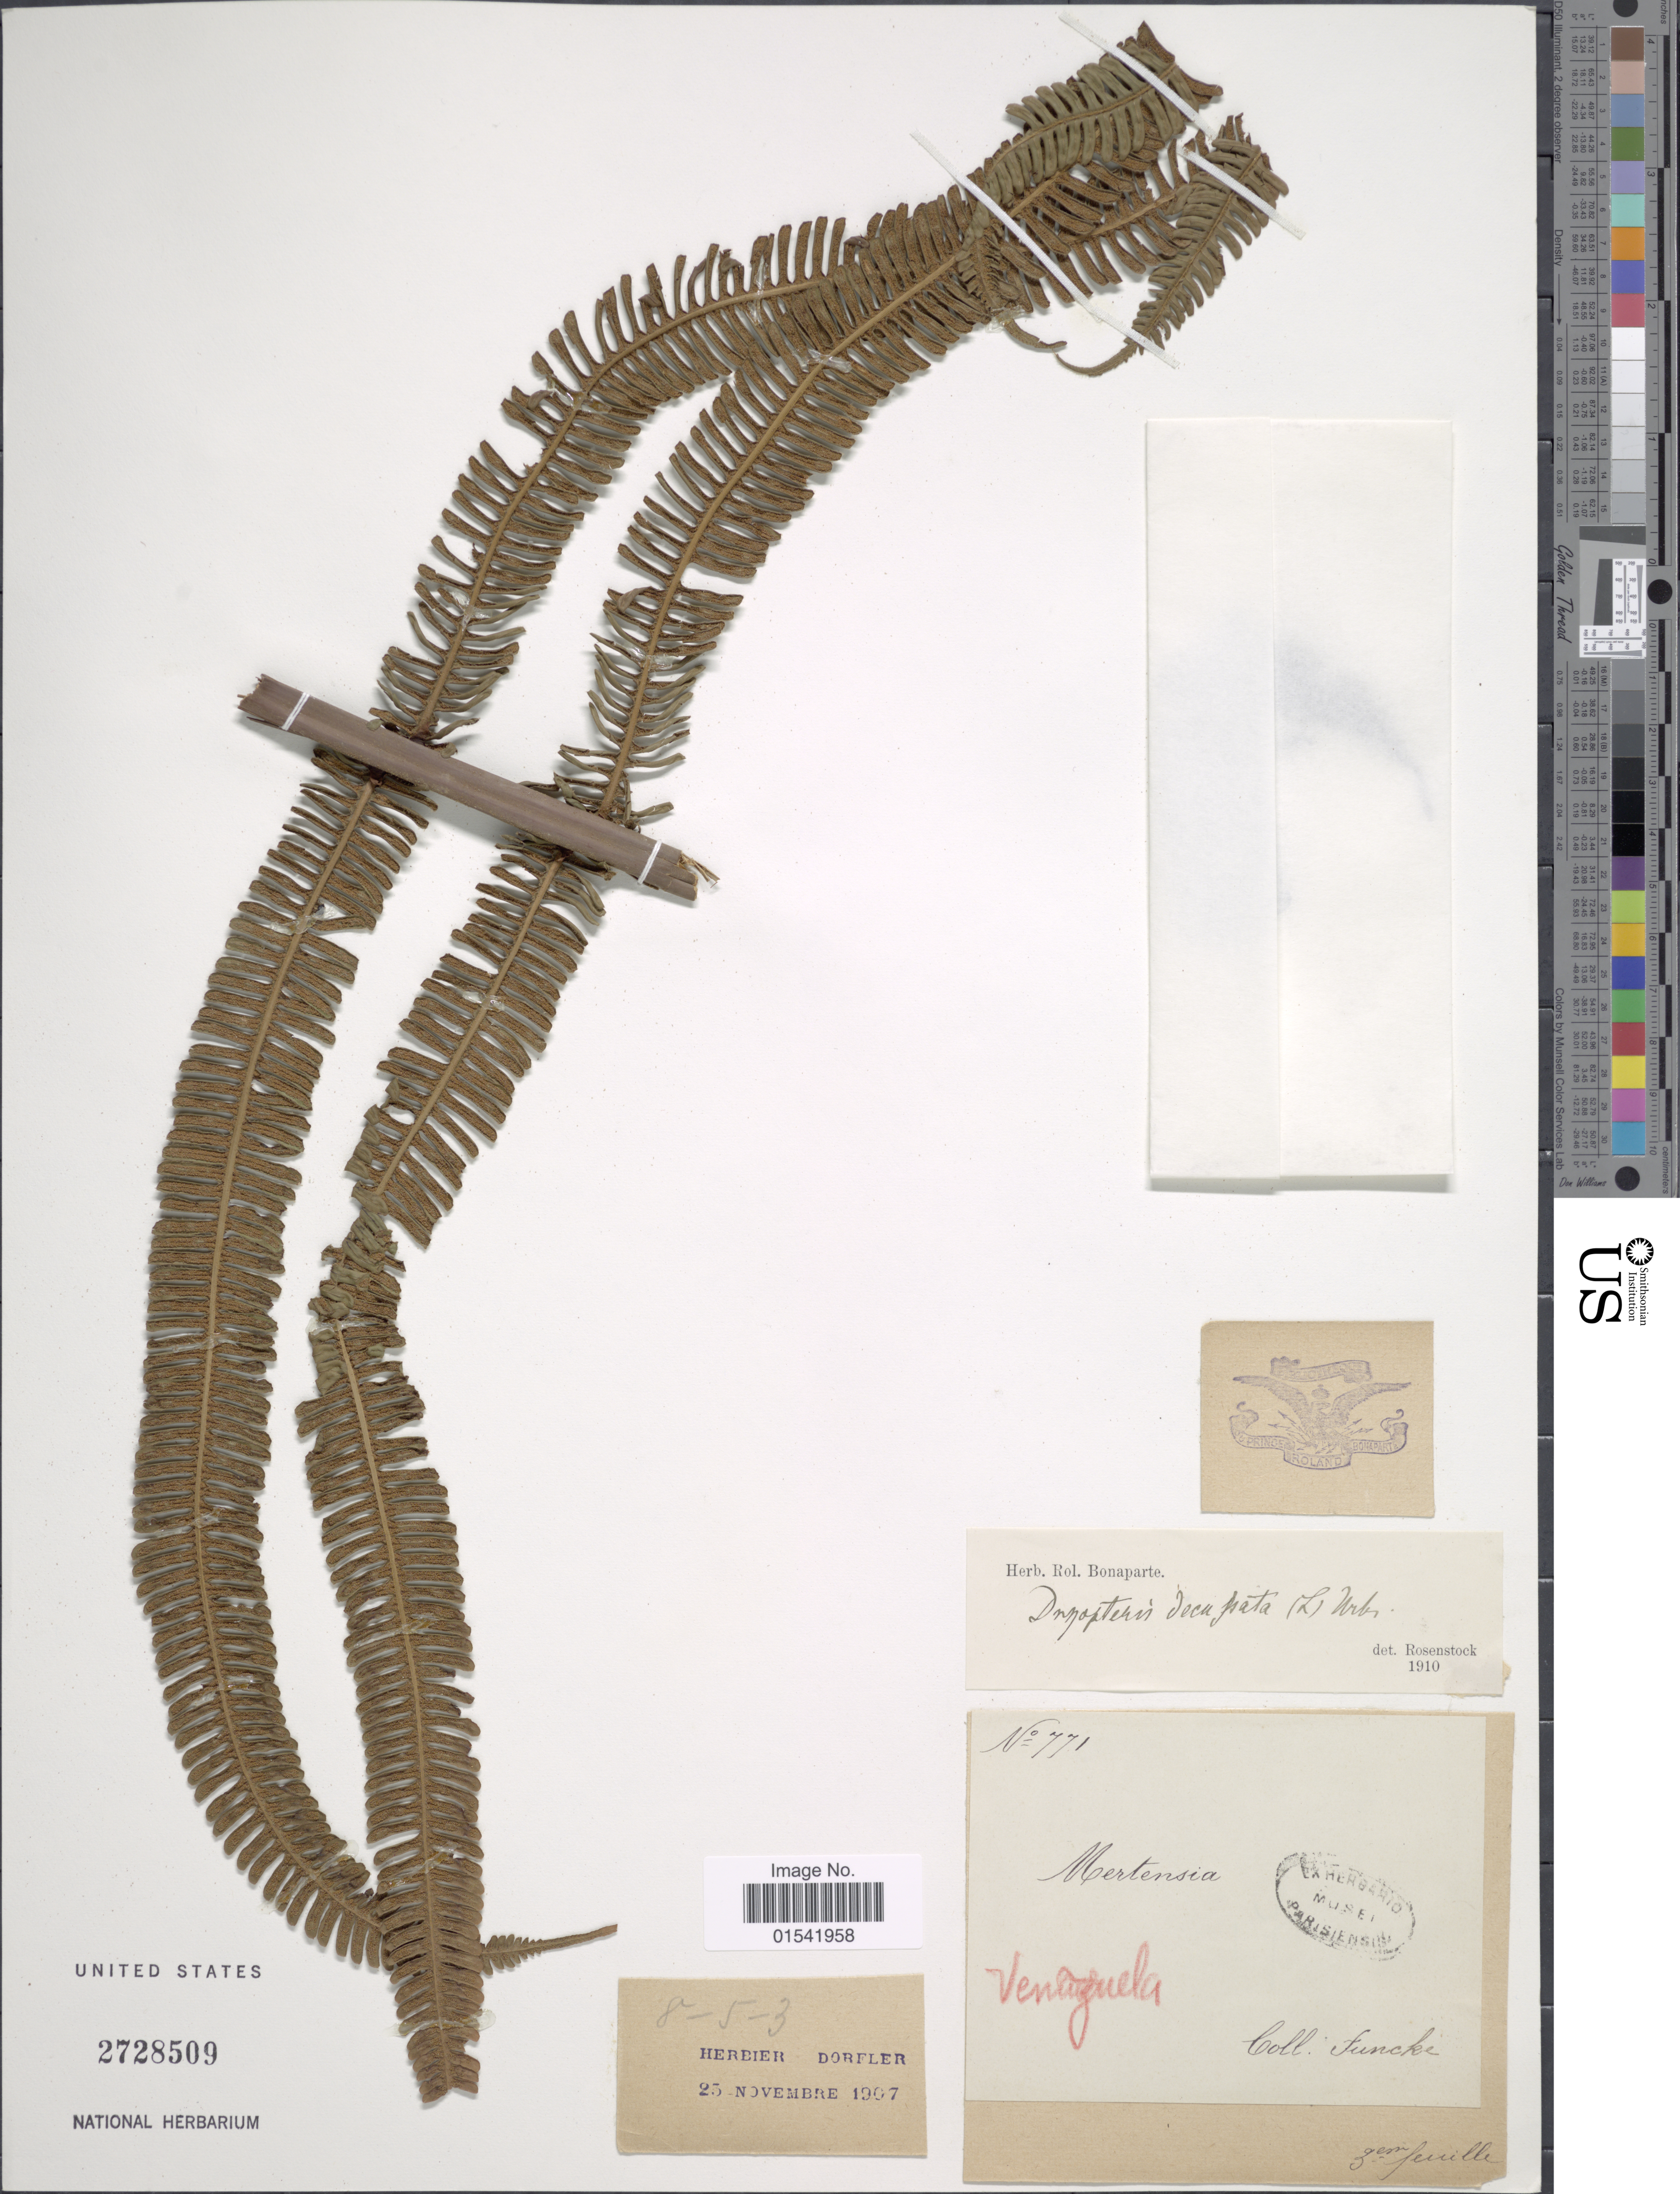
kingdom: Plantae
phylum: Tracheophyta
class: Polypodiopsida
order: Polypodiales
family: Thelypteridaceae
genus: Steiropteris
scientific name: Steiropteris decussata var. decussata (L.) comb. nov., ined. 2015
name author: (L.)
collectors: -. Funck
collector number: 771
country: Venezuela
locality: Mertensia [unsure placement]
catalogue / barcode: US 2728509